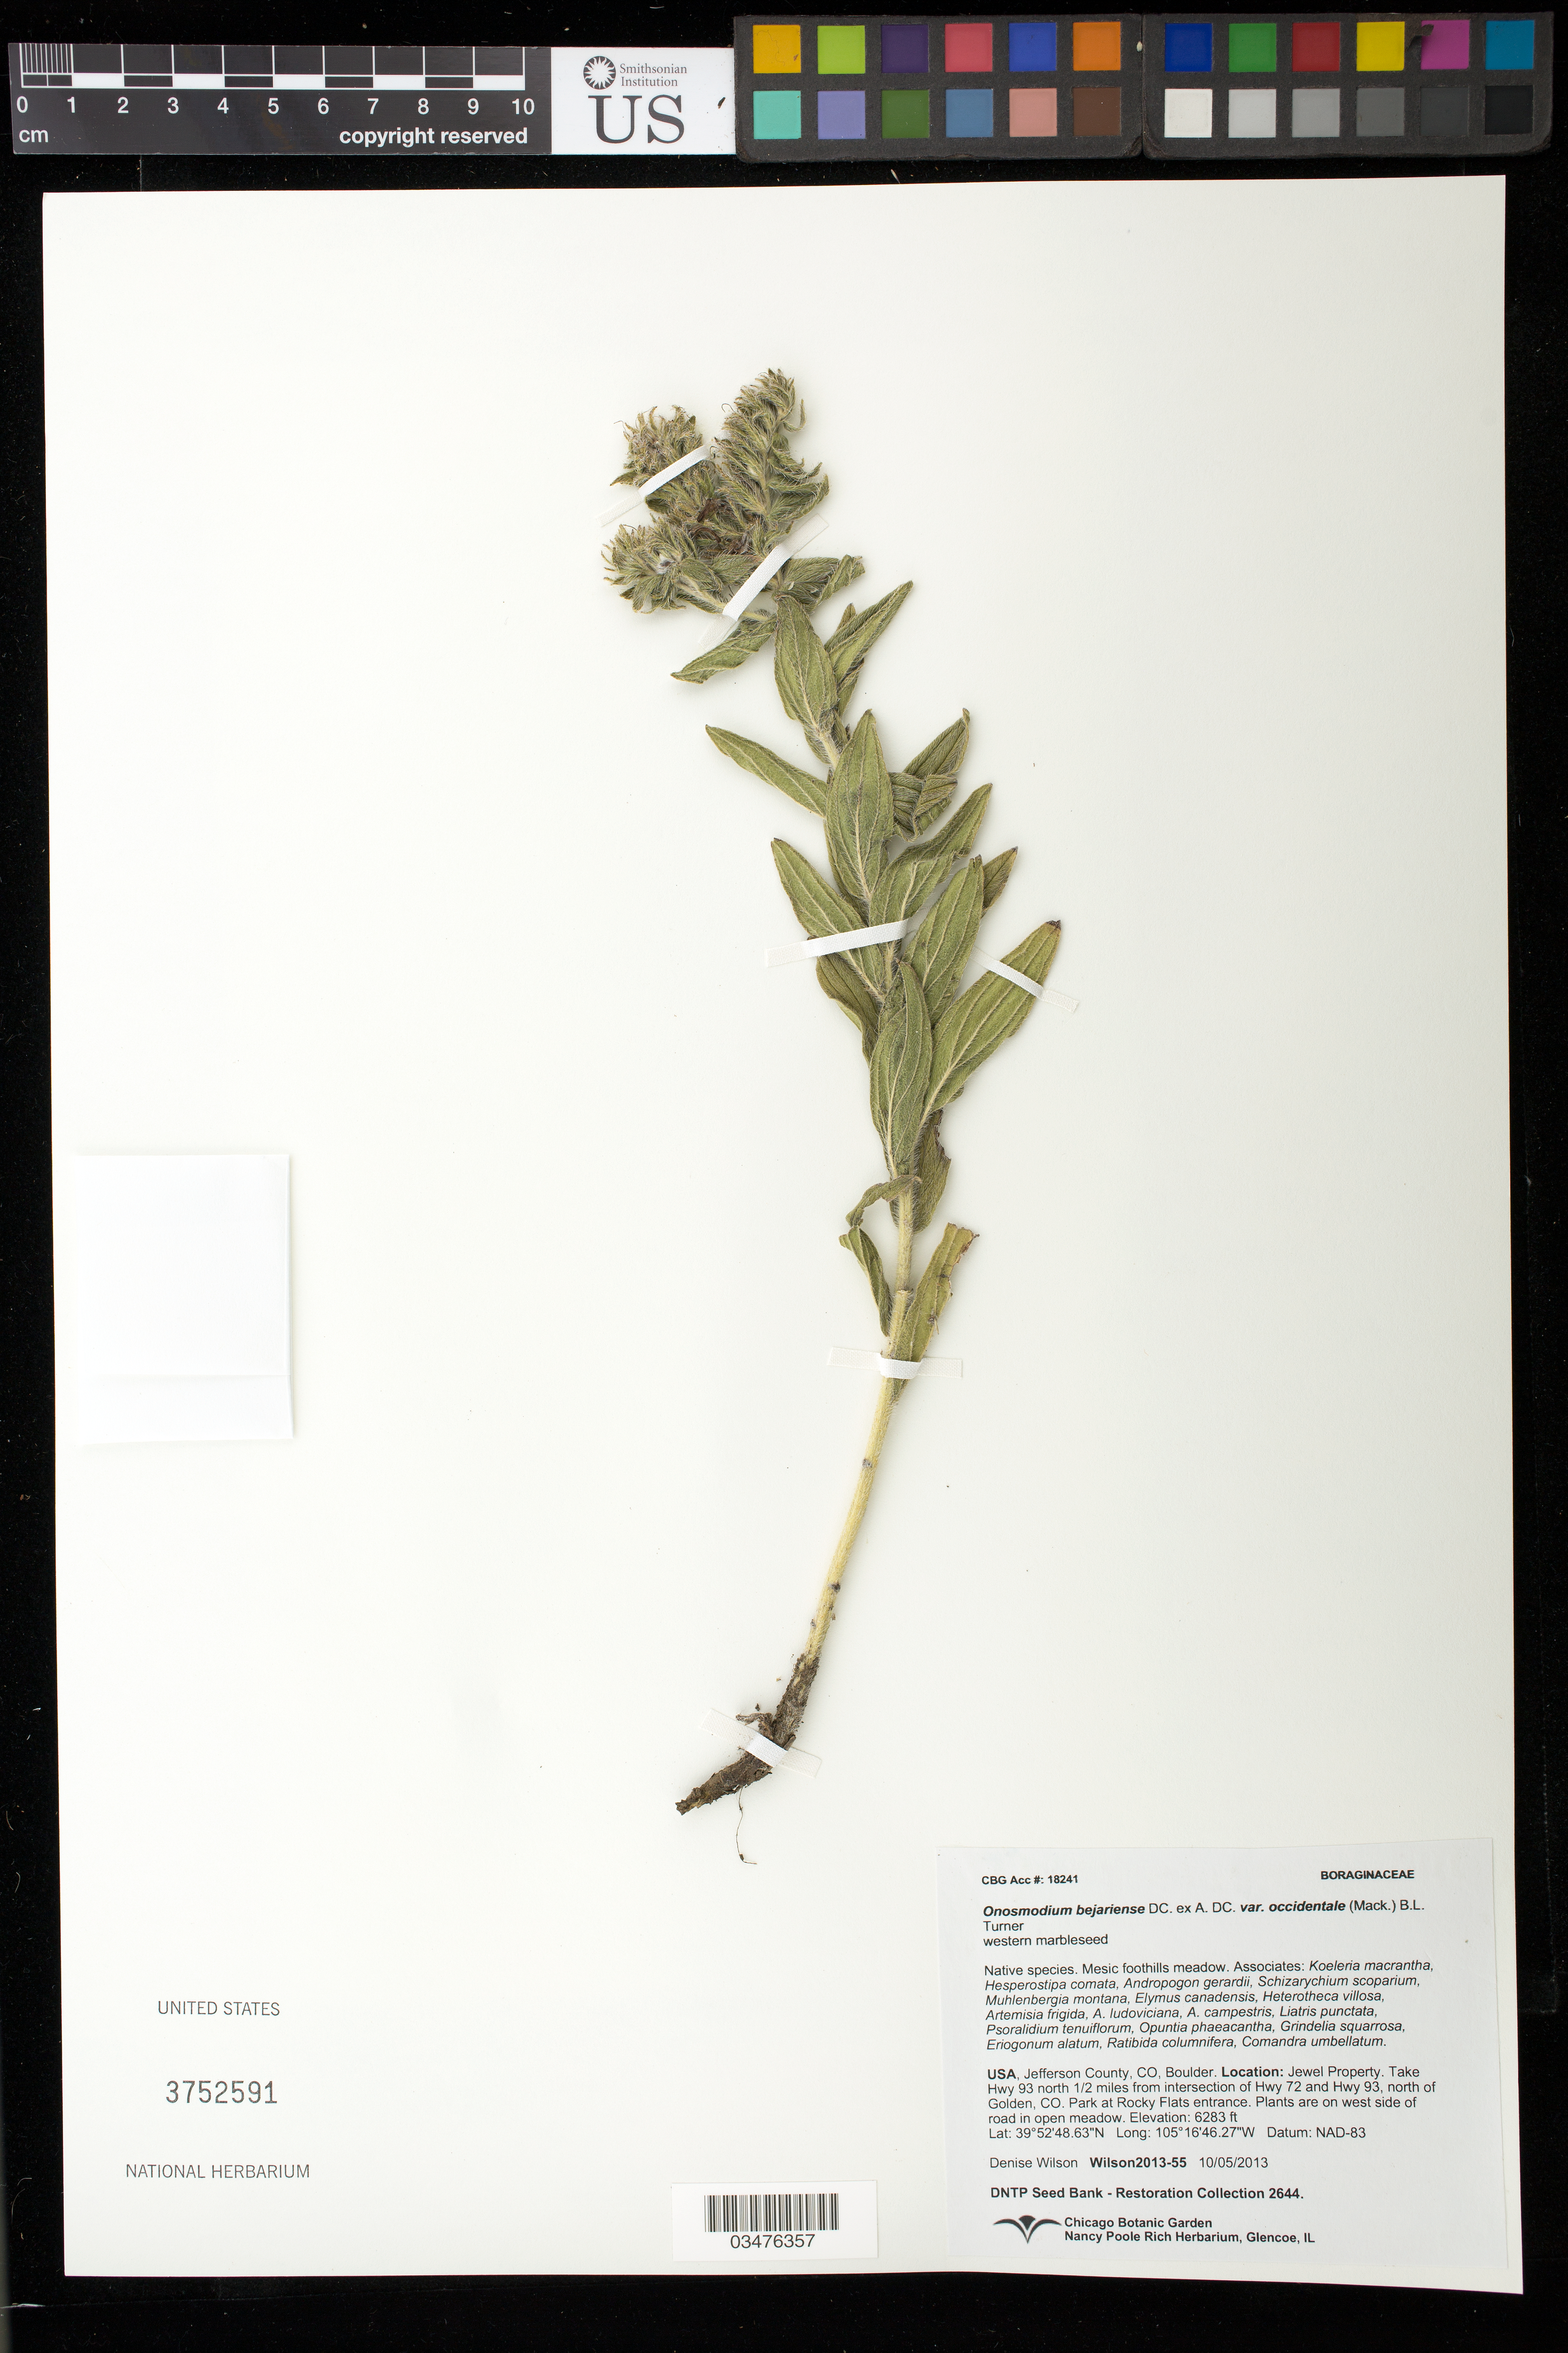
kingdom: Plantae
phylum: Tracheophyta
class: Magnoliopsida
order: Boraginales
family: Boraginaceae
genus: Onosmodium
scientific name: Onosmodium bejariense var. occidentale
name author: (Mack.) B.L. Turner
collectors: D. Wilson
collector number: Wilson2013-55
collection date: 2013-10-05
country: United States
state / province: Colorado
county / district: Jefferson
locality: Boulder. Jewel Property, near Rocky Flats.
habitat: Mesic foothills meadow. With Koeleria macrantha, Hesperostipa comata, Andropogon gerardii, ect.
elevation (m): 1915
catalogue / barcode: US 3752591